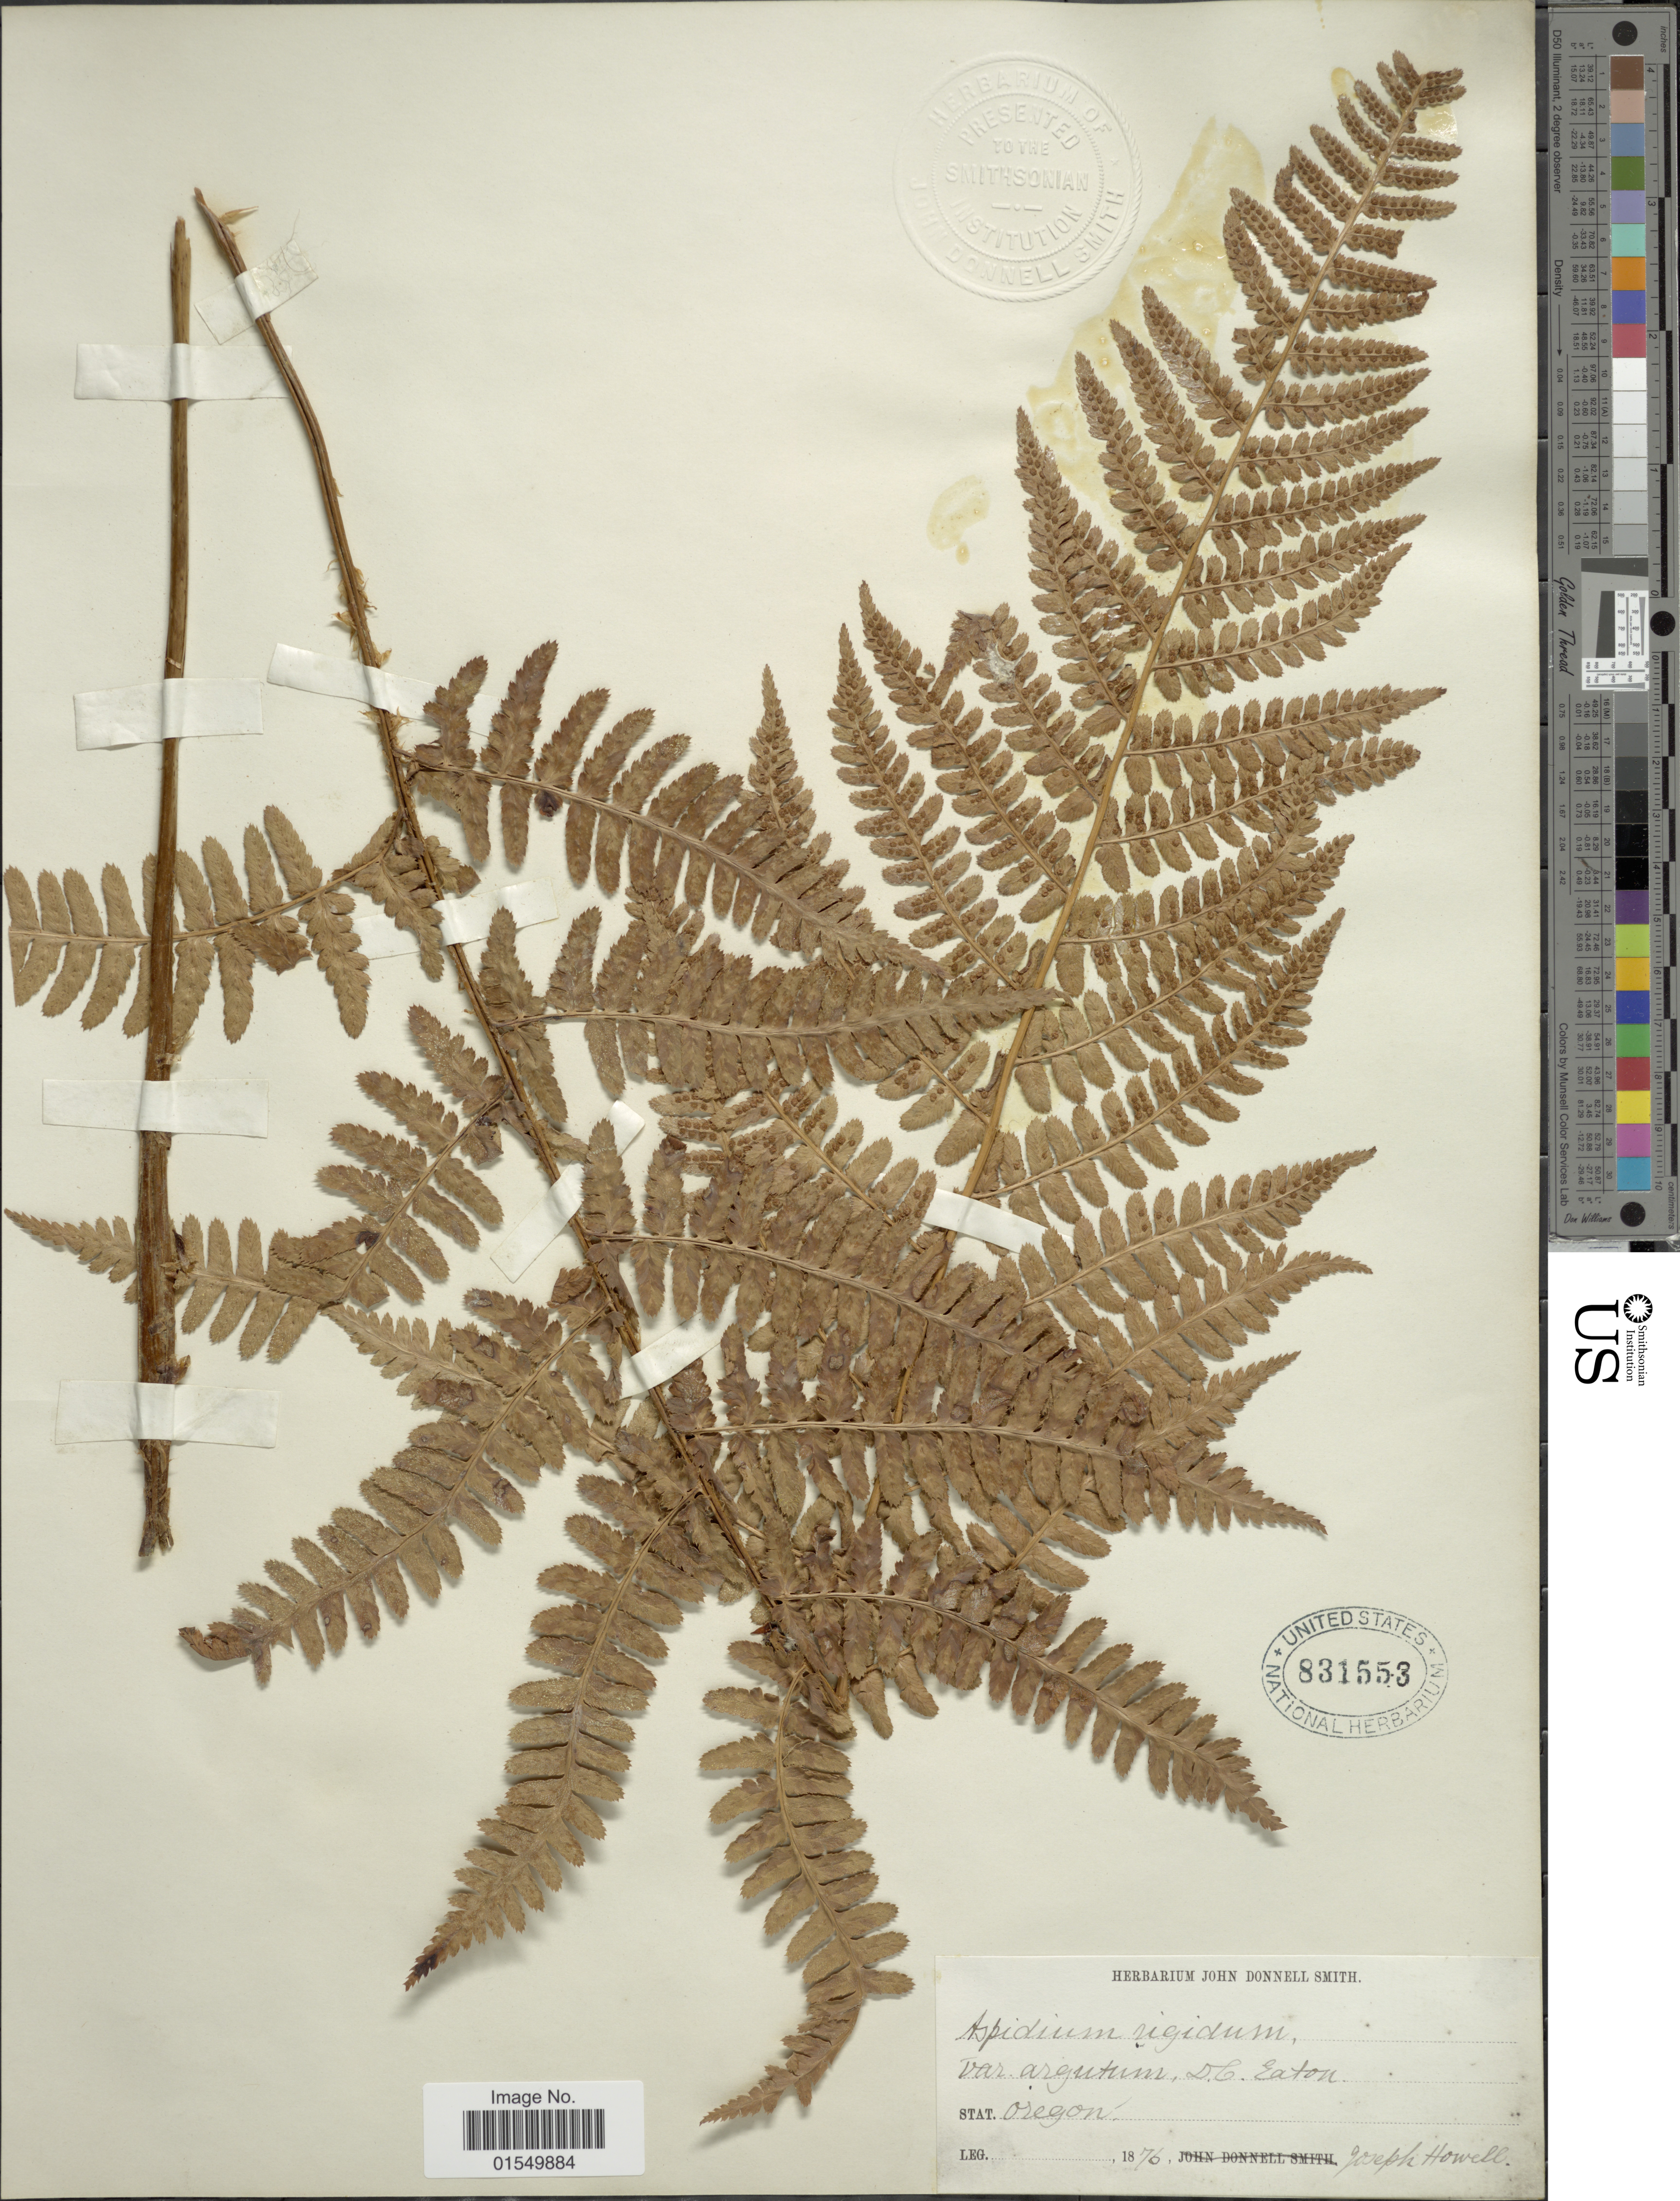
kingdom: Plantae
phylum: Tracheophyta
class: Polypodiopsida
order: Polypodiales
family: Dryopteridaceae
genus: Dryopteris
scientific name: Dryopteris arguta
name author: (Kaulf.) Maxon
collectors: J. Howell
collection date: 1876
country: United States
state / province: Oregon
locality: Stat. Oregon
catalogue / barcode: US 831553